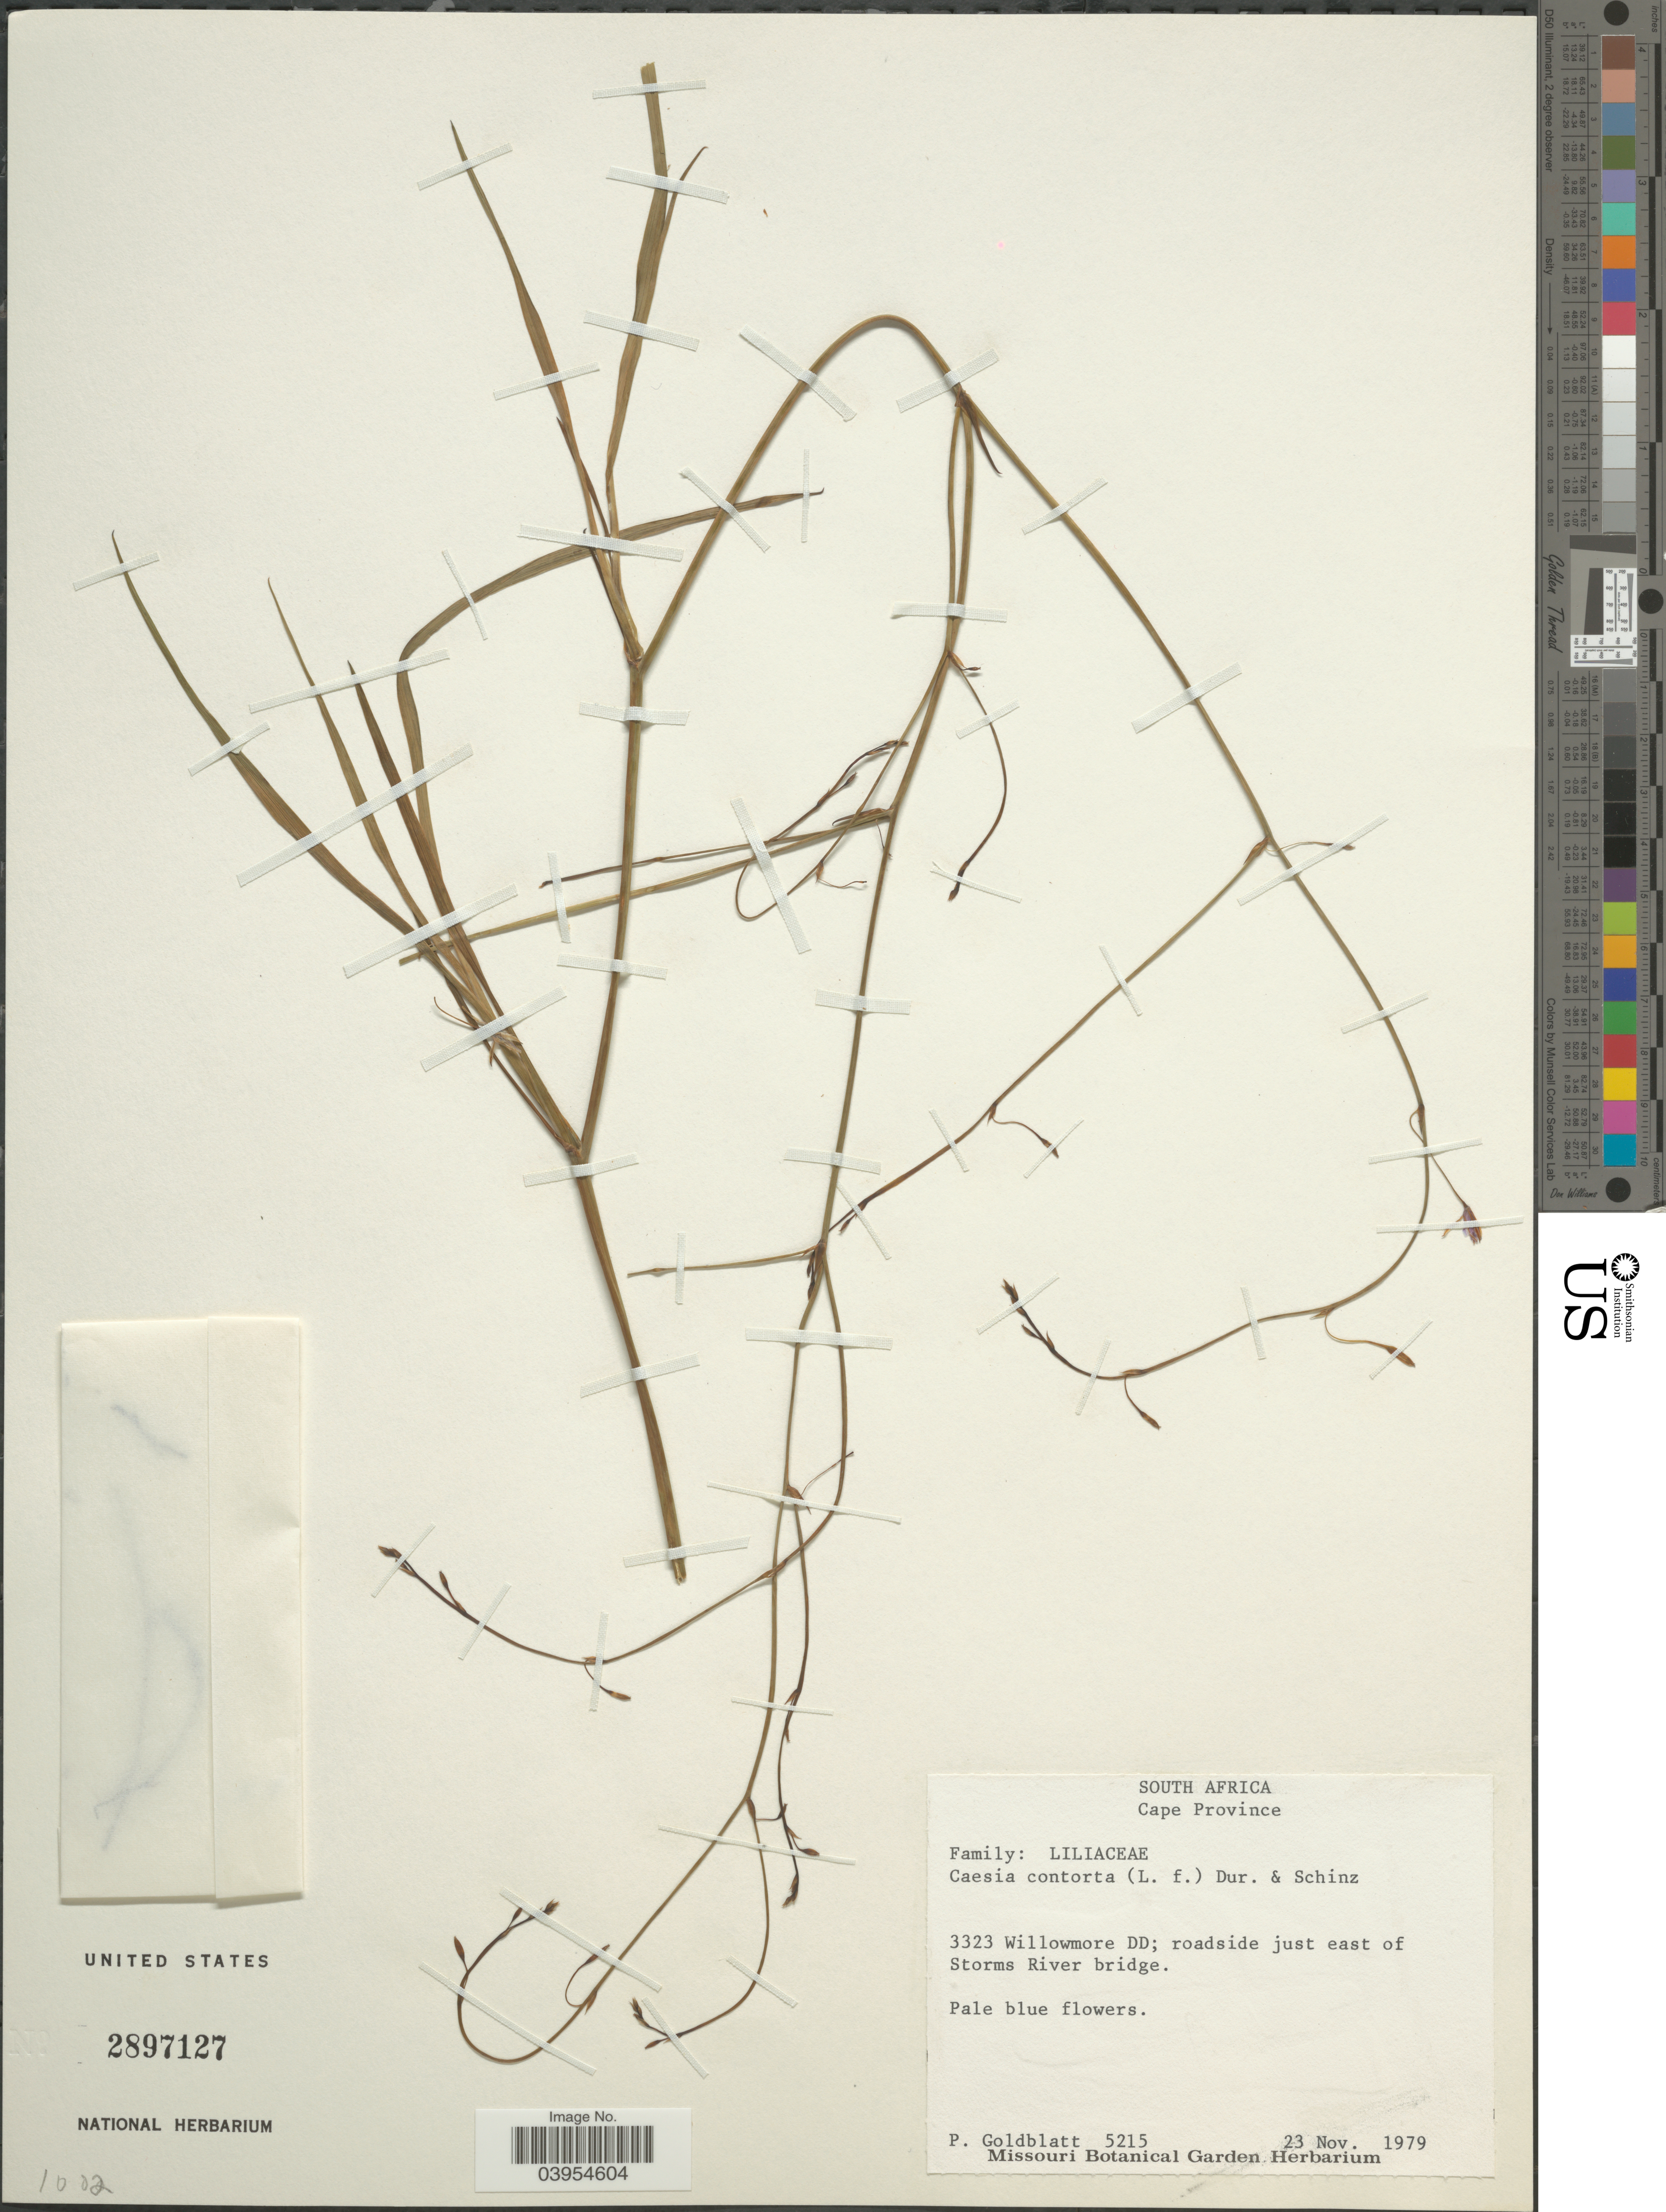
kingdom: Plantae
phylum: Tracheophyta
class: Liliopsida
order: Asparagales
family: Asphodelaceae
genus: Caesia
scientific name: Caesia contorta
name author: (L. f.) Durand & Schinz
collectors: P. Goldblatt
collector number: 5215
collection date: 1979-11-23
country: South Africa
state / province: Eastern Cape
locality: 3323 Willowmore DD; roadside just east of Storms River bridge.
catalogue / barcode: US 2897127